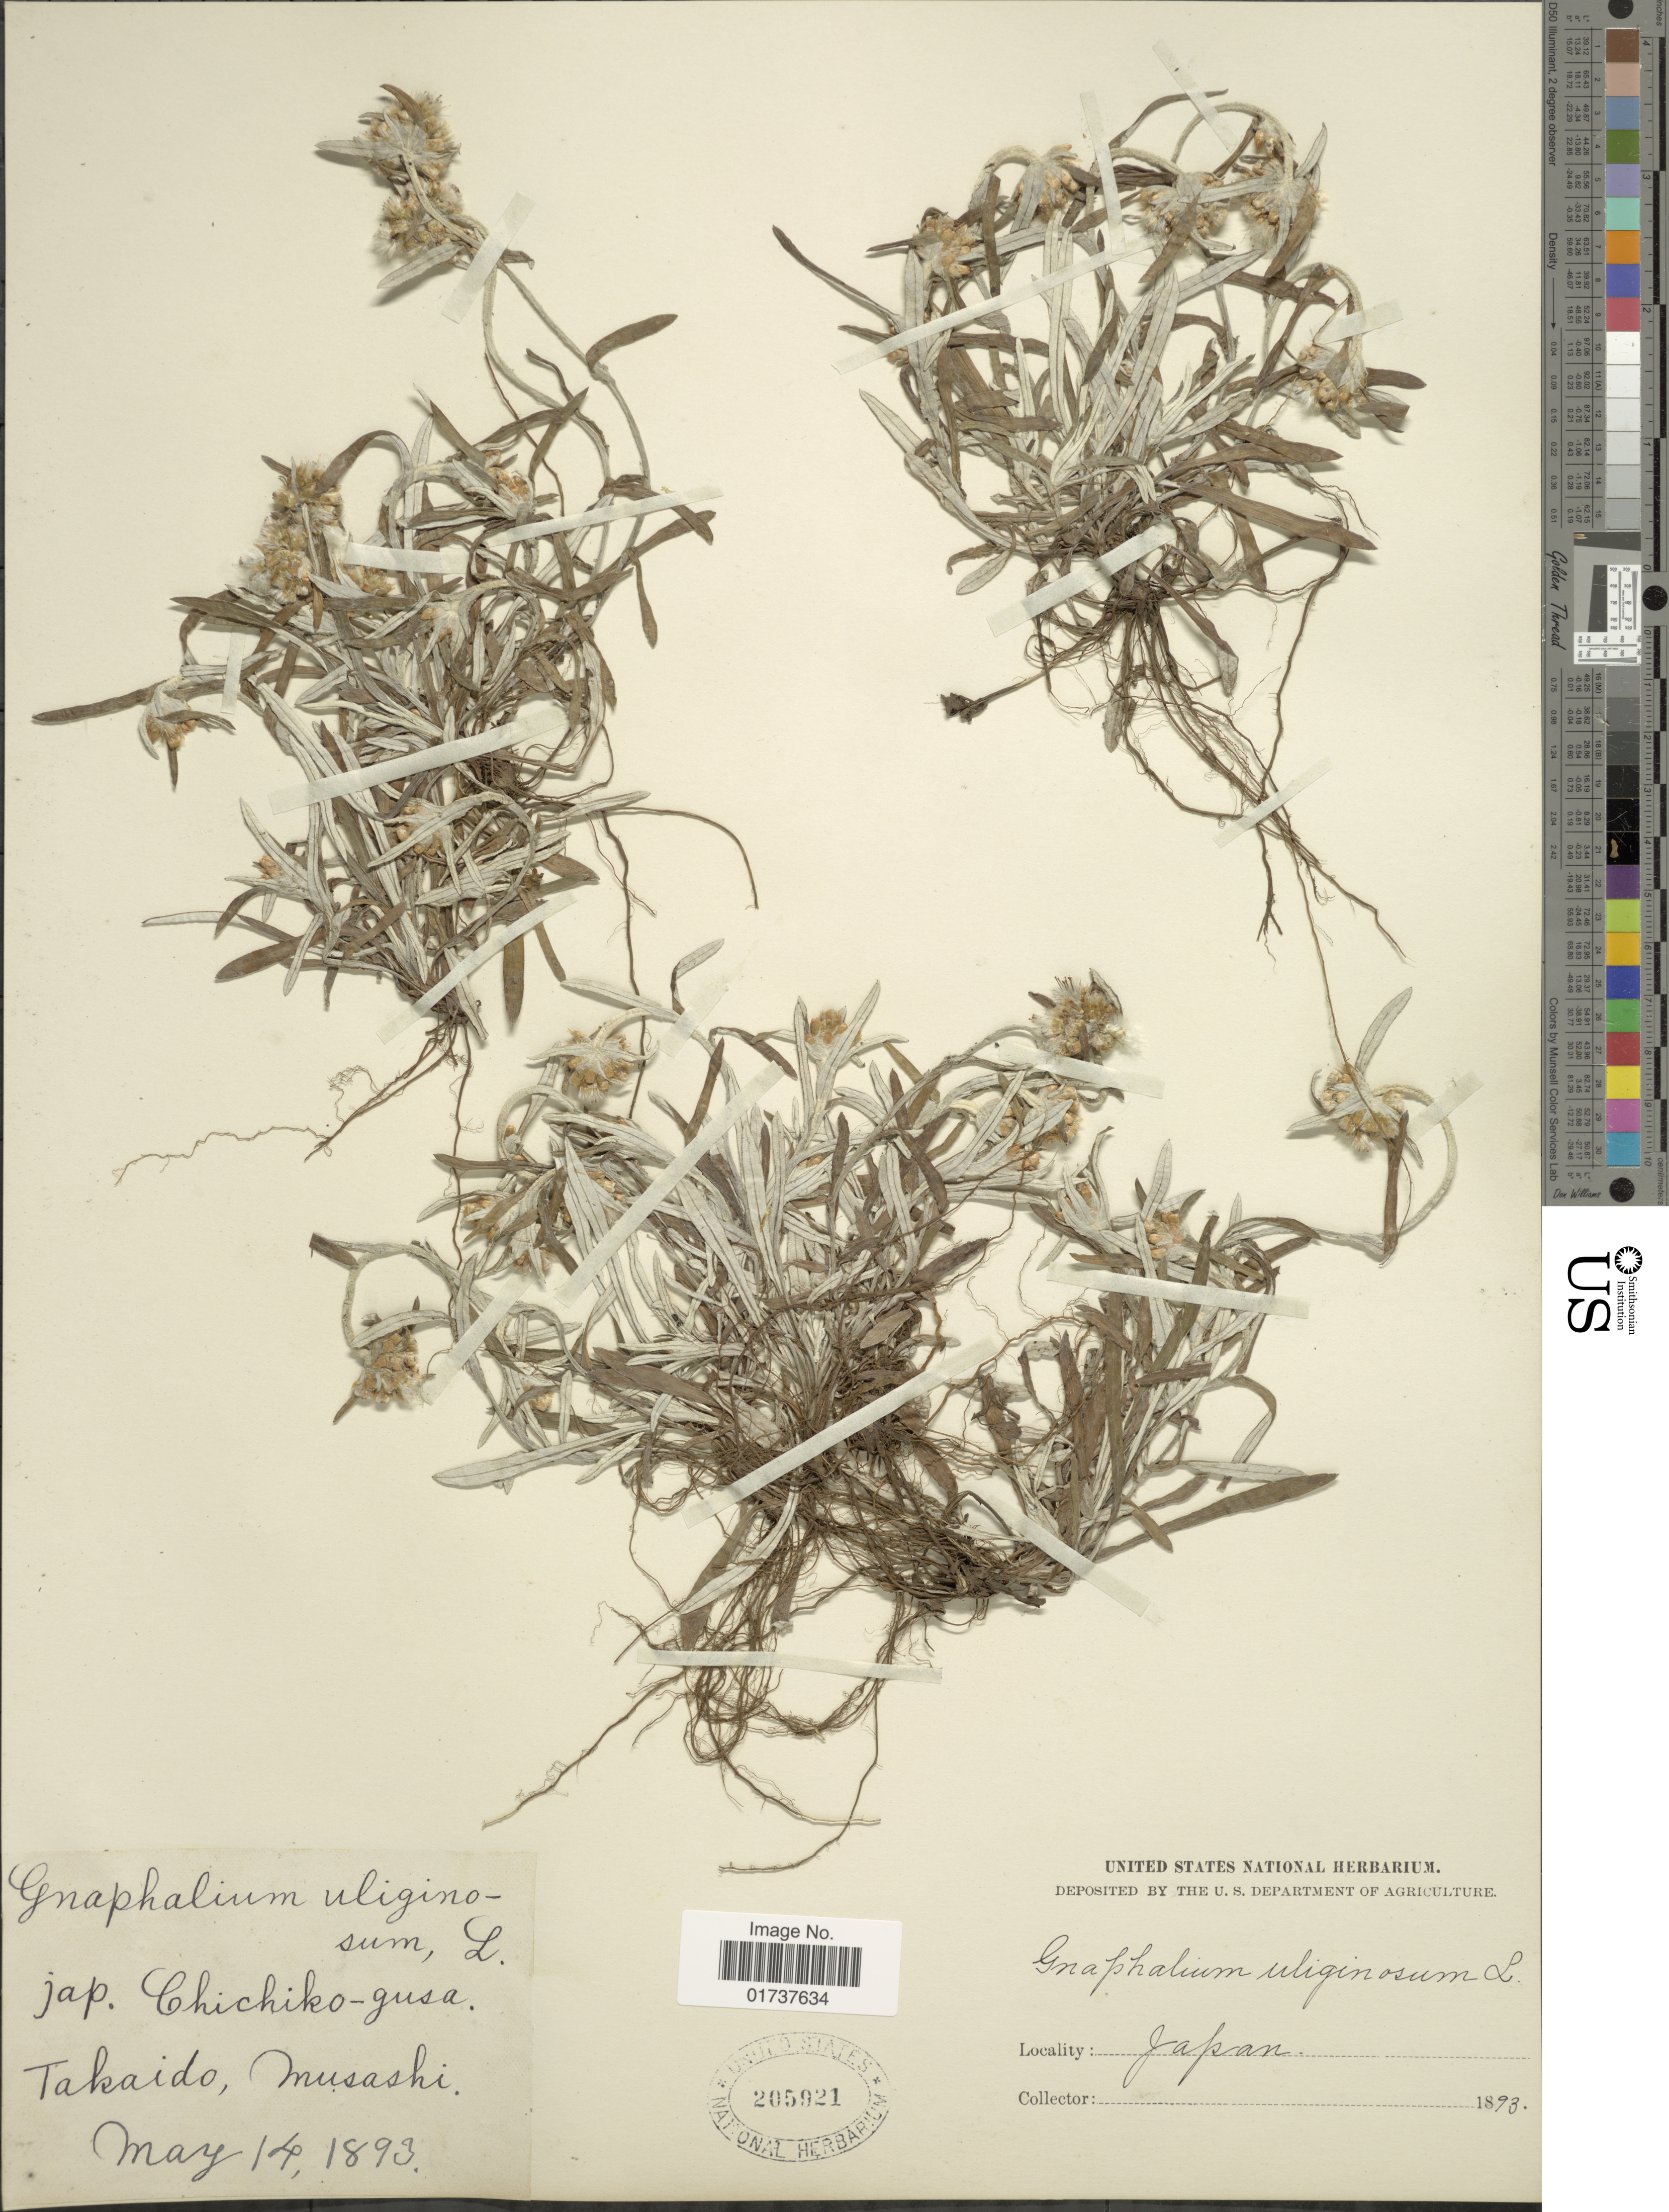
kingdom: Plantae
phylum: Tracheophyta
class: Magnoliopsida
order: Asterales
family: Asteraceae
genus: Gnaphalium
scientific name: Gnaphalium uliginosum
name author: L.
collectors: T. Musashi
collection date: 1893-05-14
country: Japan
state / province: Tokyo, Federal City of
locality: Takaido, Musashi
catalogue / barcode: US 205921